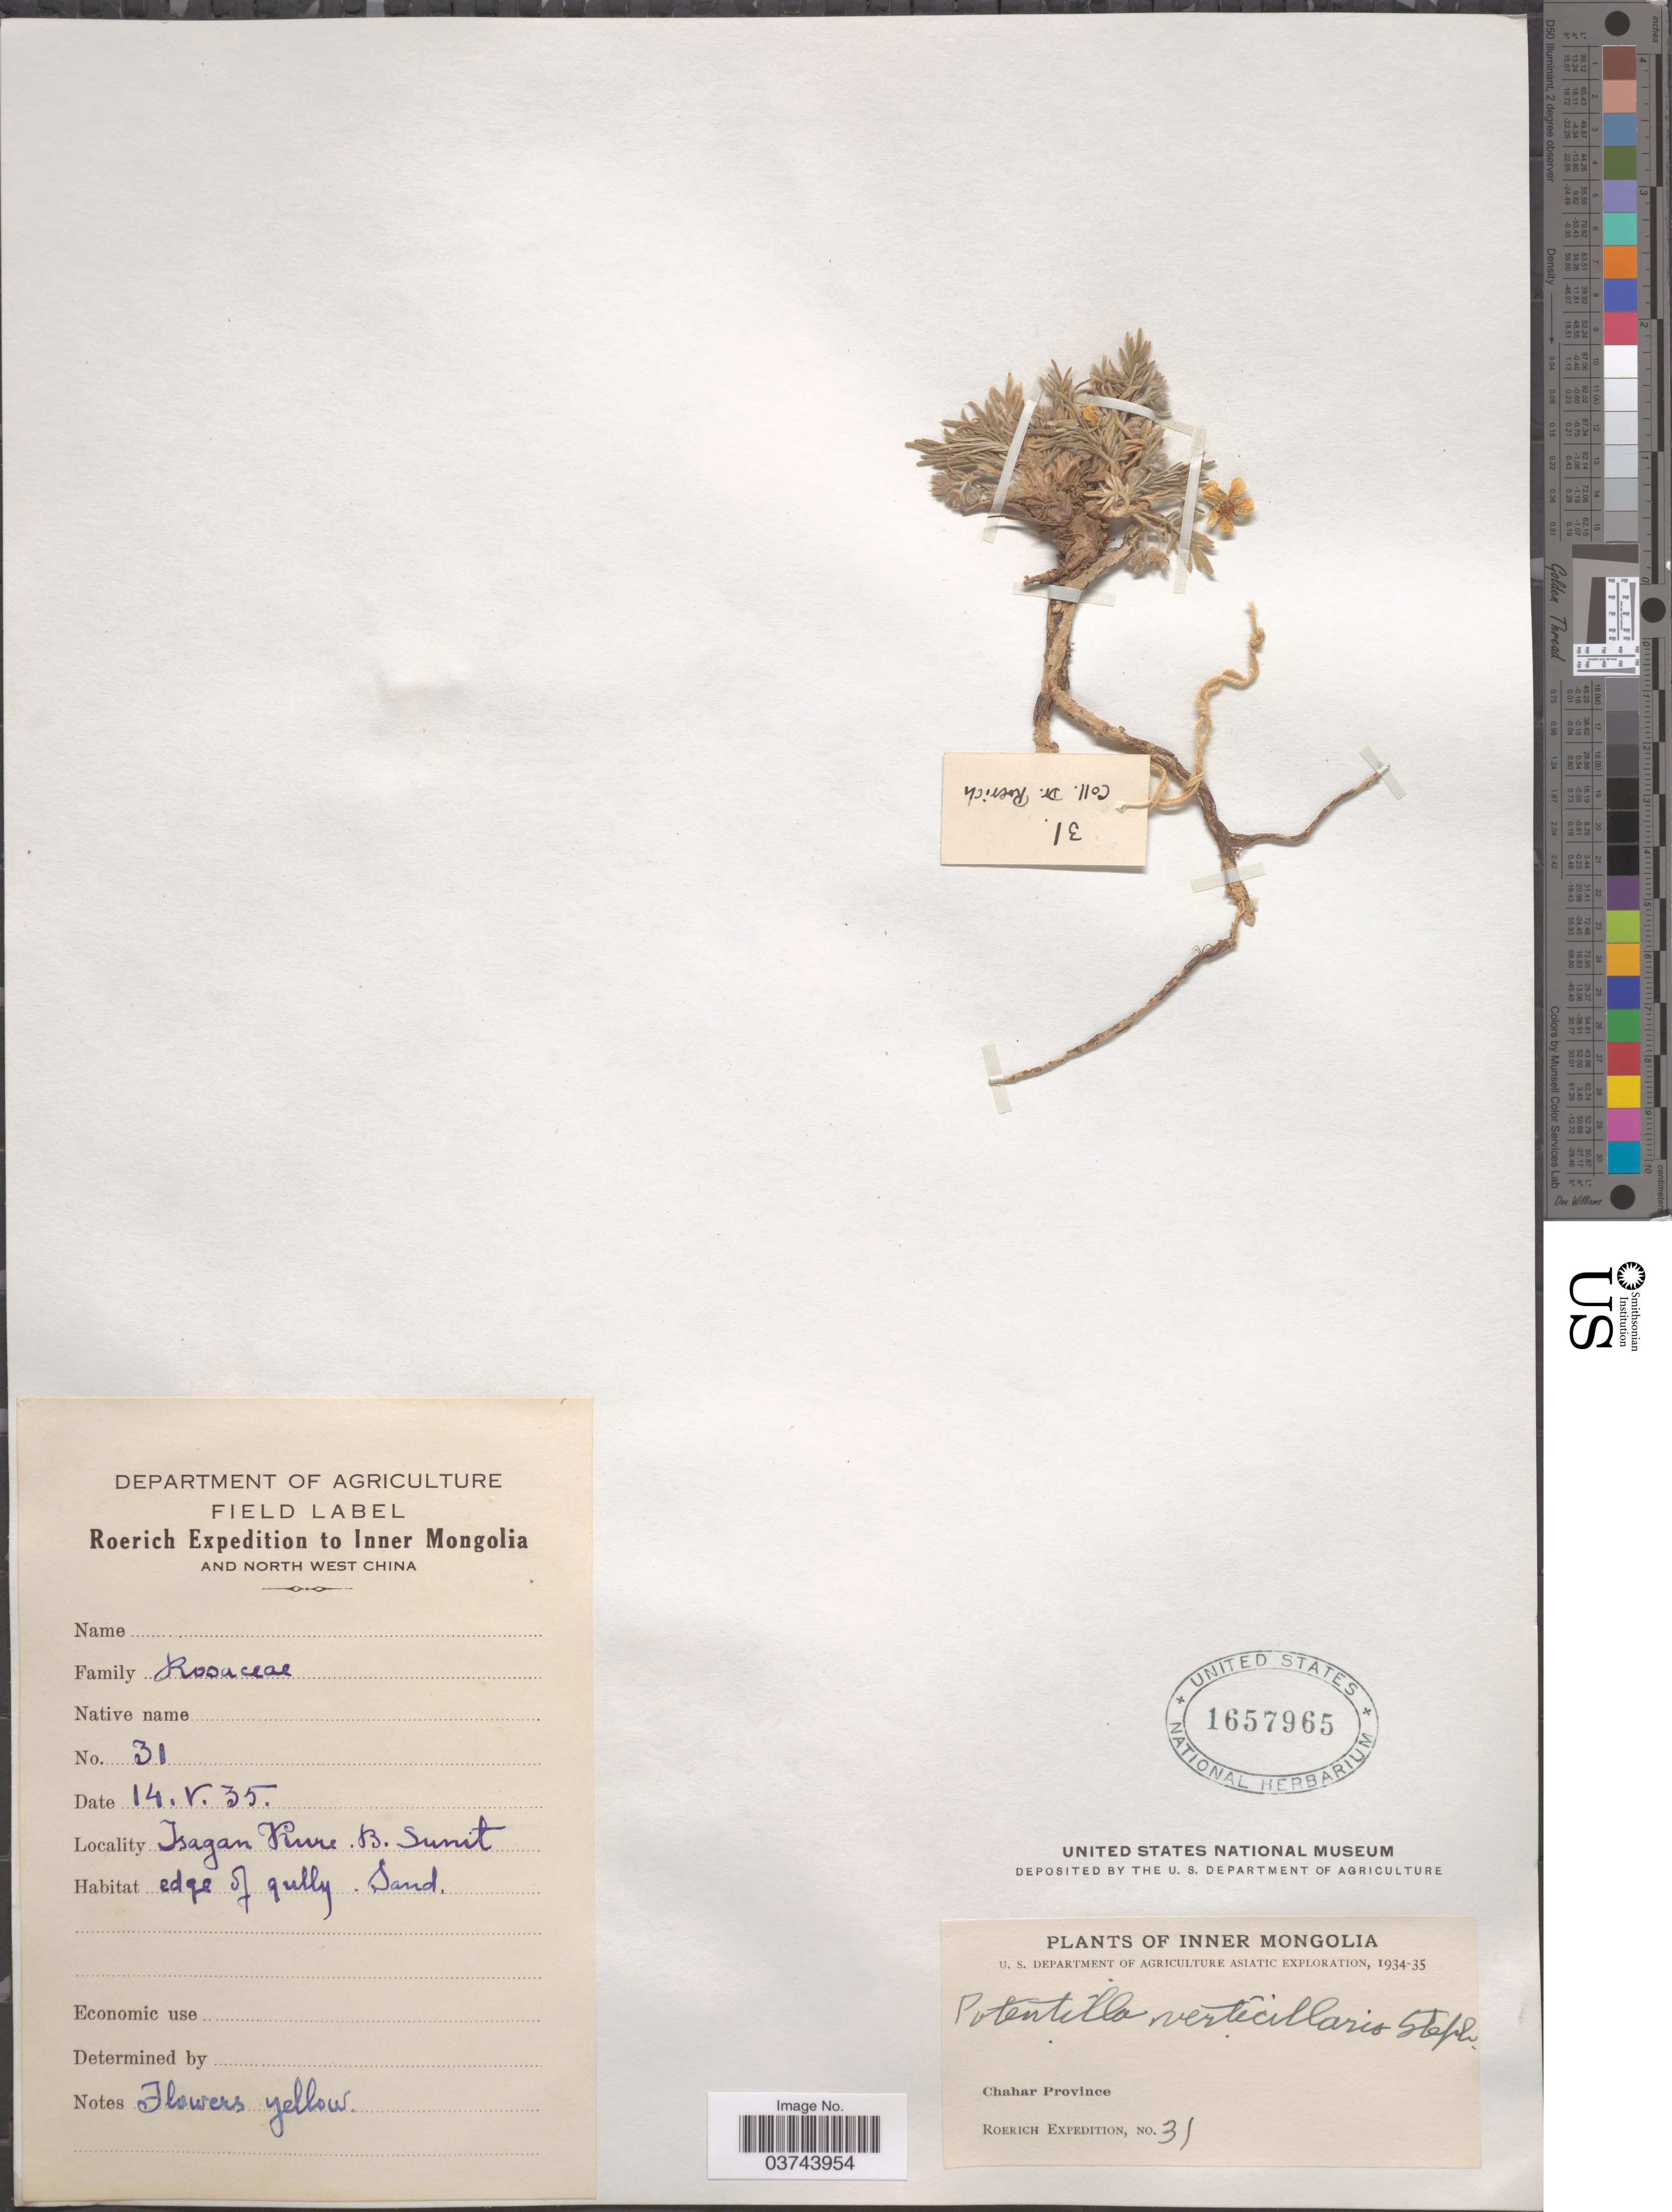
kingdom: Plantae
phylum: Tracheophyta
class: Magnoliopsida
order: Rosales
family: Rosaceae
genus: Potentilla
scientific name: Potentilla verticillaris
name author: Stephan ex Willd.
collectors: Roerich Expedition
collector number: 31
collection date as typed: Transcribed d/m/y: 14/5/35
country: China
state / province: Nei Monggol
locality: Inner Mongolia and North West China. Isagan Kure. B. Sunit. Chahar Province.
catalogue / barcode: US 1657965